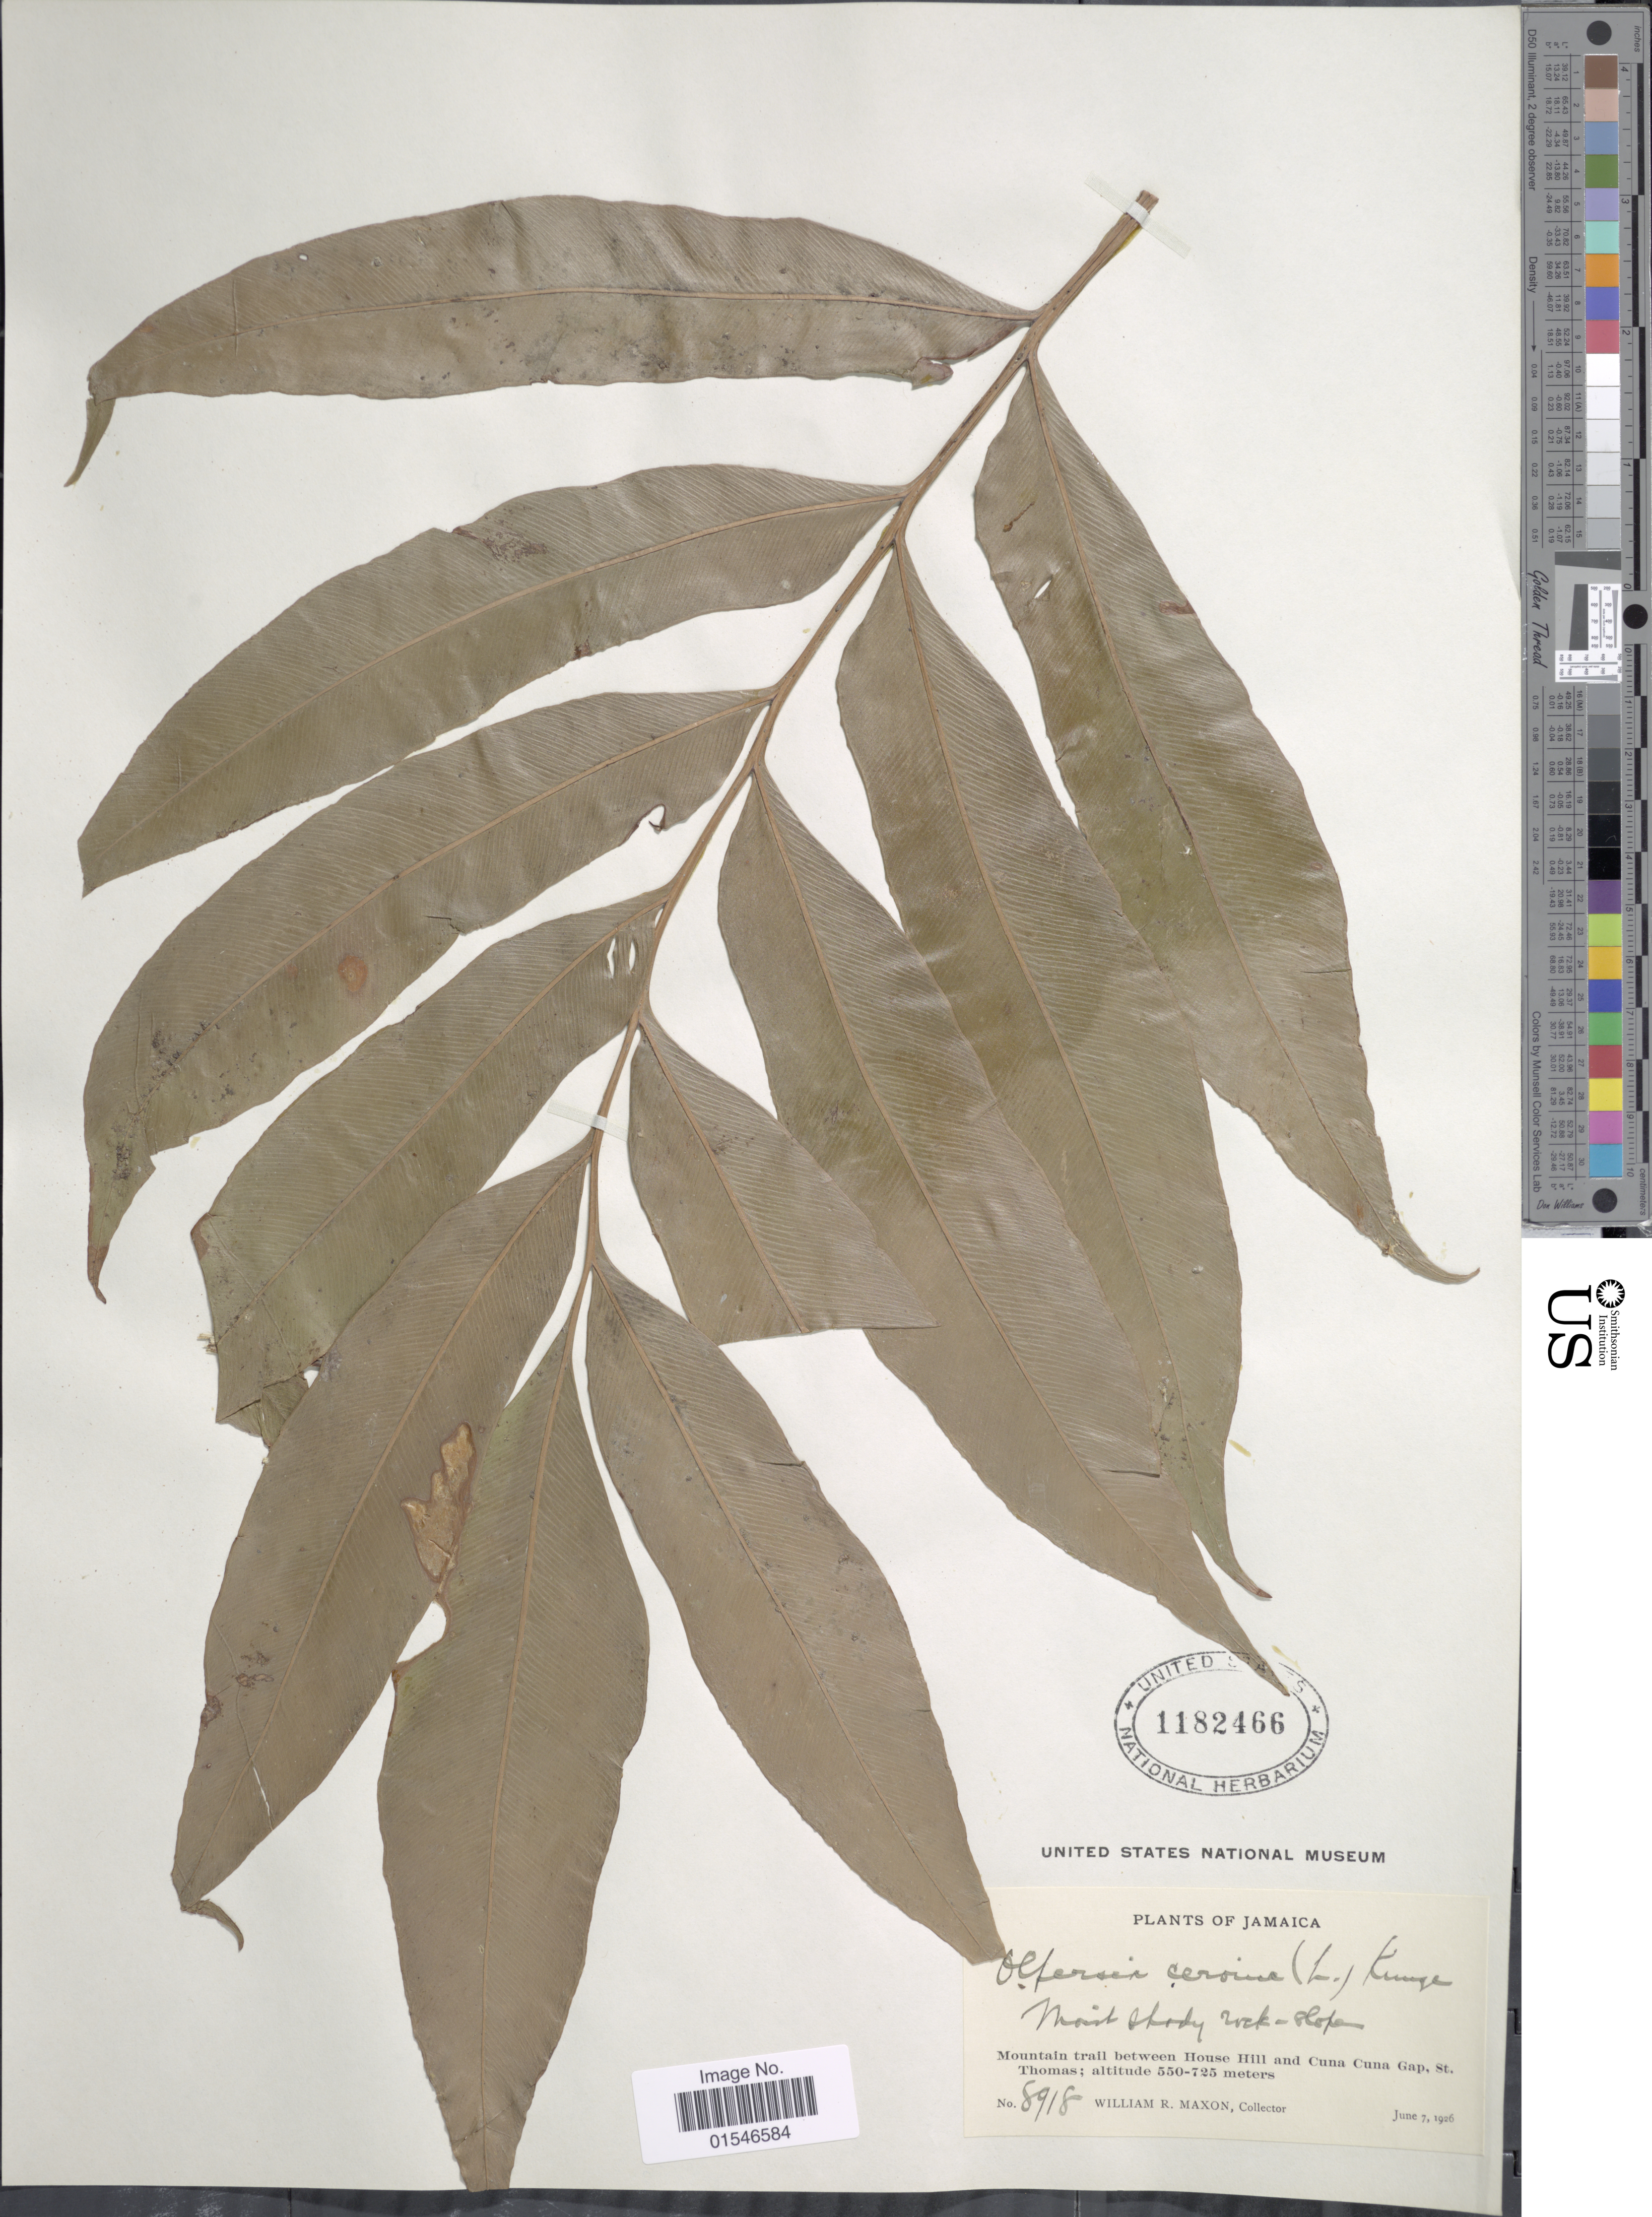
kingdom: Plantae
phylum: Tracheophyta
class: Polypodiopsida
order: Polypodiales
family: Dryopteridaceae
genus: Olfersia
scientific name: Olfersia cervina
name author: (L.) Kunze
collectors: W. R. Maxon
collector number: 8918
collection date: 1926-06-07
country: Jamaica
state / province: Saint Thomas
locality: Mountain trail between House Hill and Cuna Cuna Gap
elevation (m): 550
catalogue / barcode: US 1182466